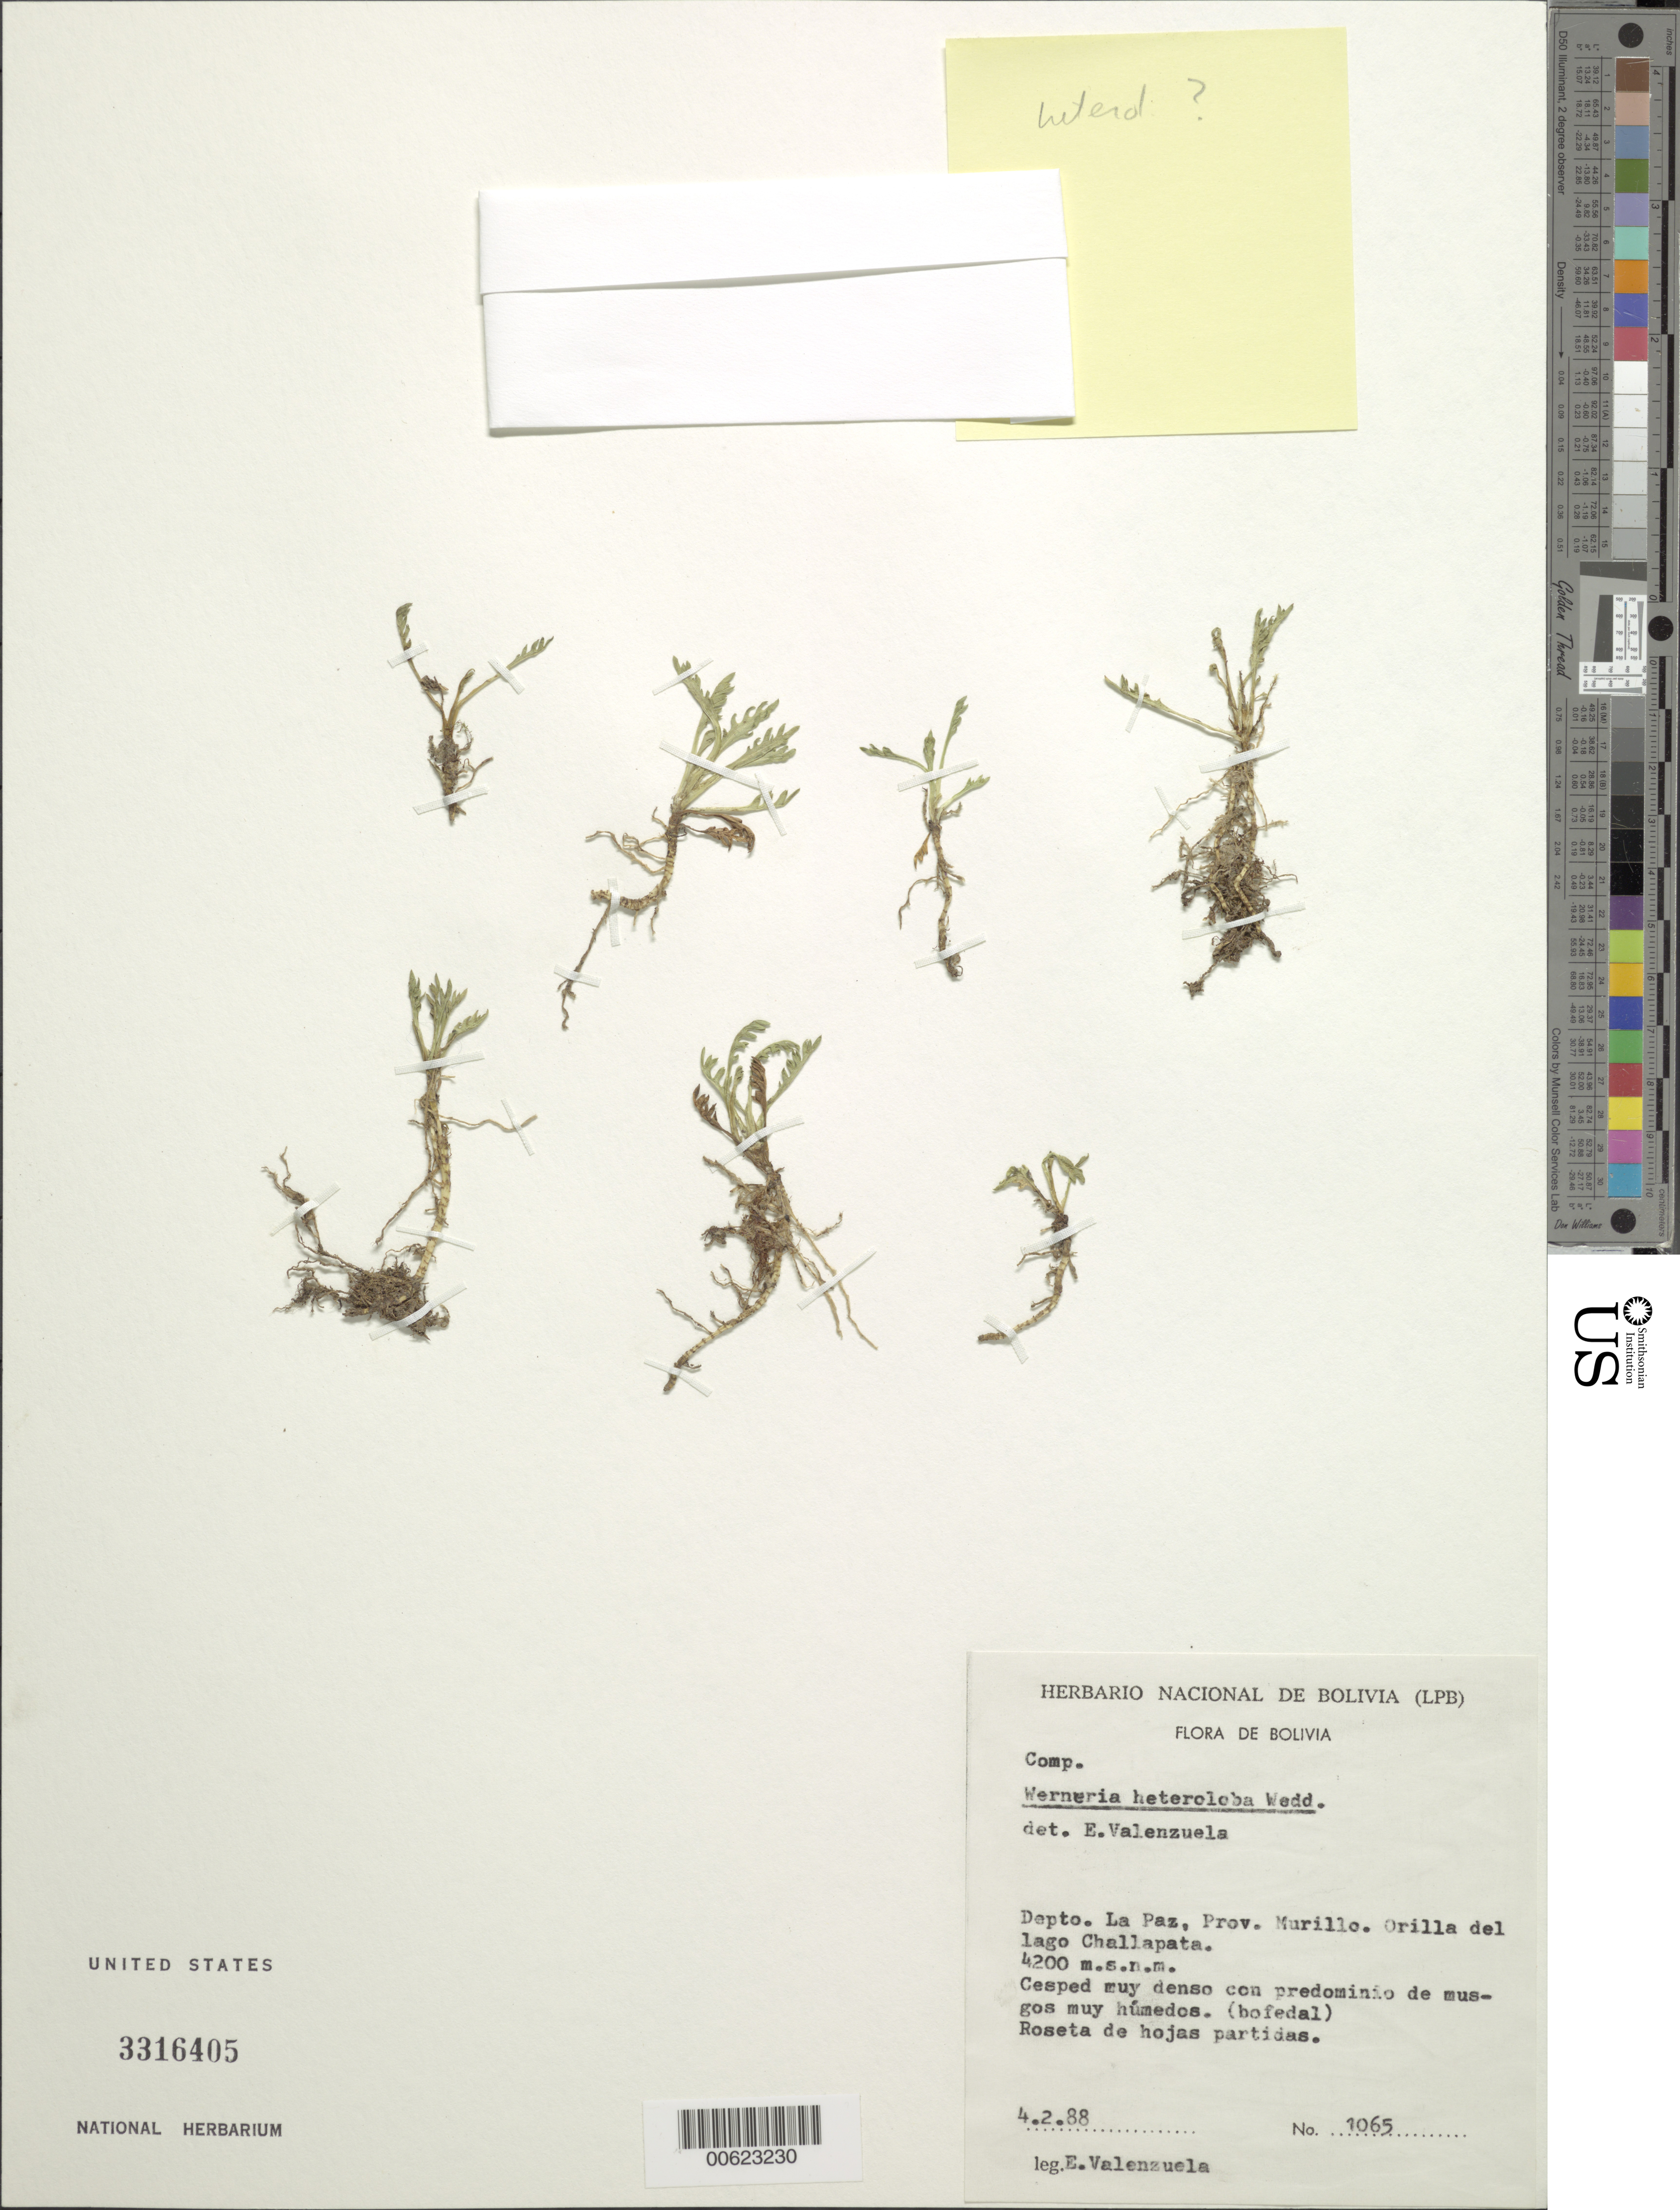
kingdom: Plantae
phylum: Tracheophyta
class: Magnoliopsida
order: Asterales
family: Asteraceae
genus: Werneria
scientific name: Werneria solivifolia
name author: Sch. Bip.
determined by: Calvo, Joel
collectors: E. Valenzuela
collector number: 1065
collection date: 1988-02-04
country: Bolivia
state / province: La Paz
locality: Prov. Murillo. Orilla del lago Challapata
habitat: Cesped muy denso con predominio de musgos muy humedos (Bofedal)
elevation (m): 4200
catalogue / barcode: US 3316405